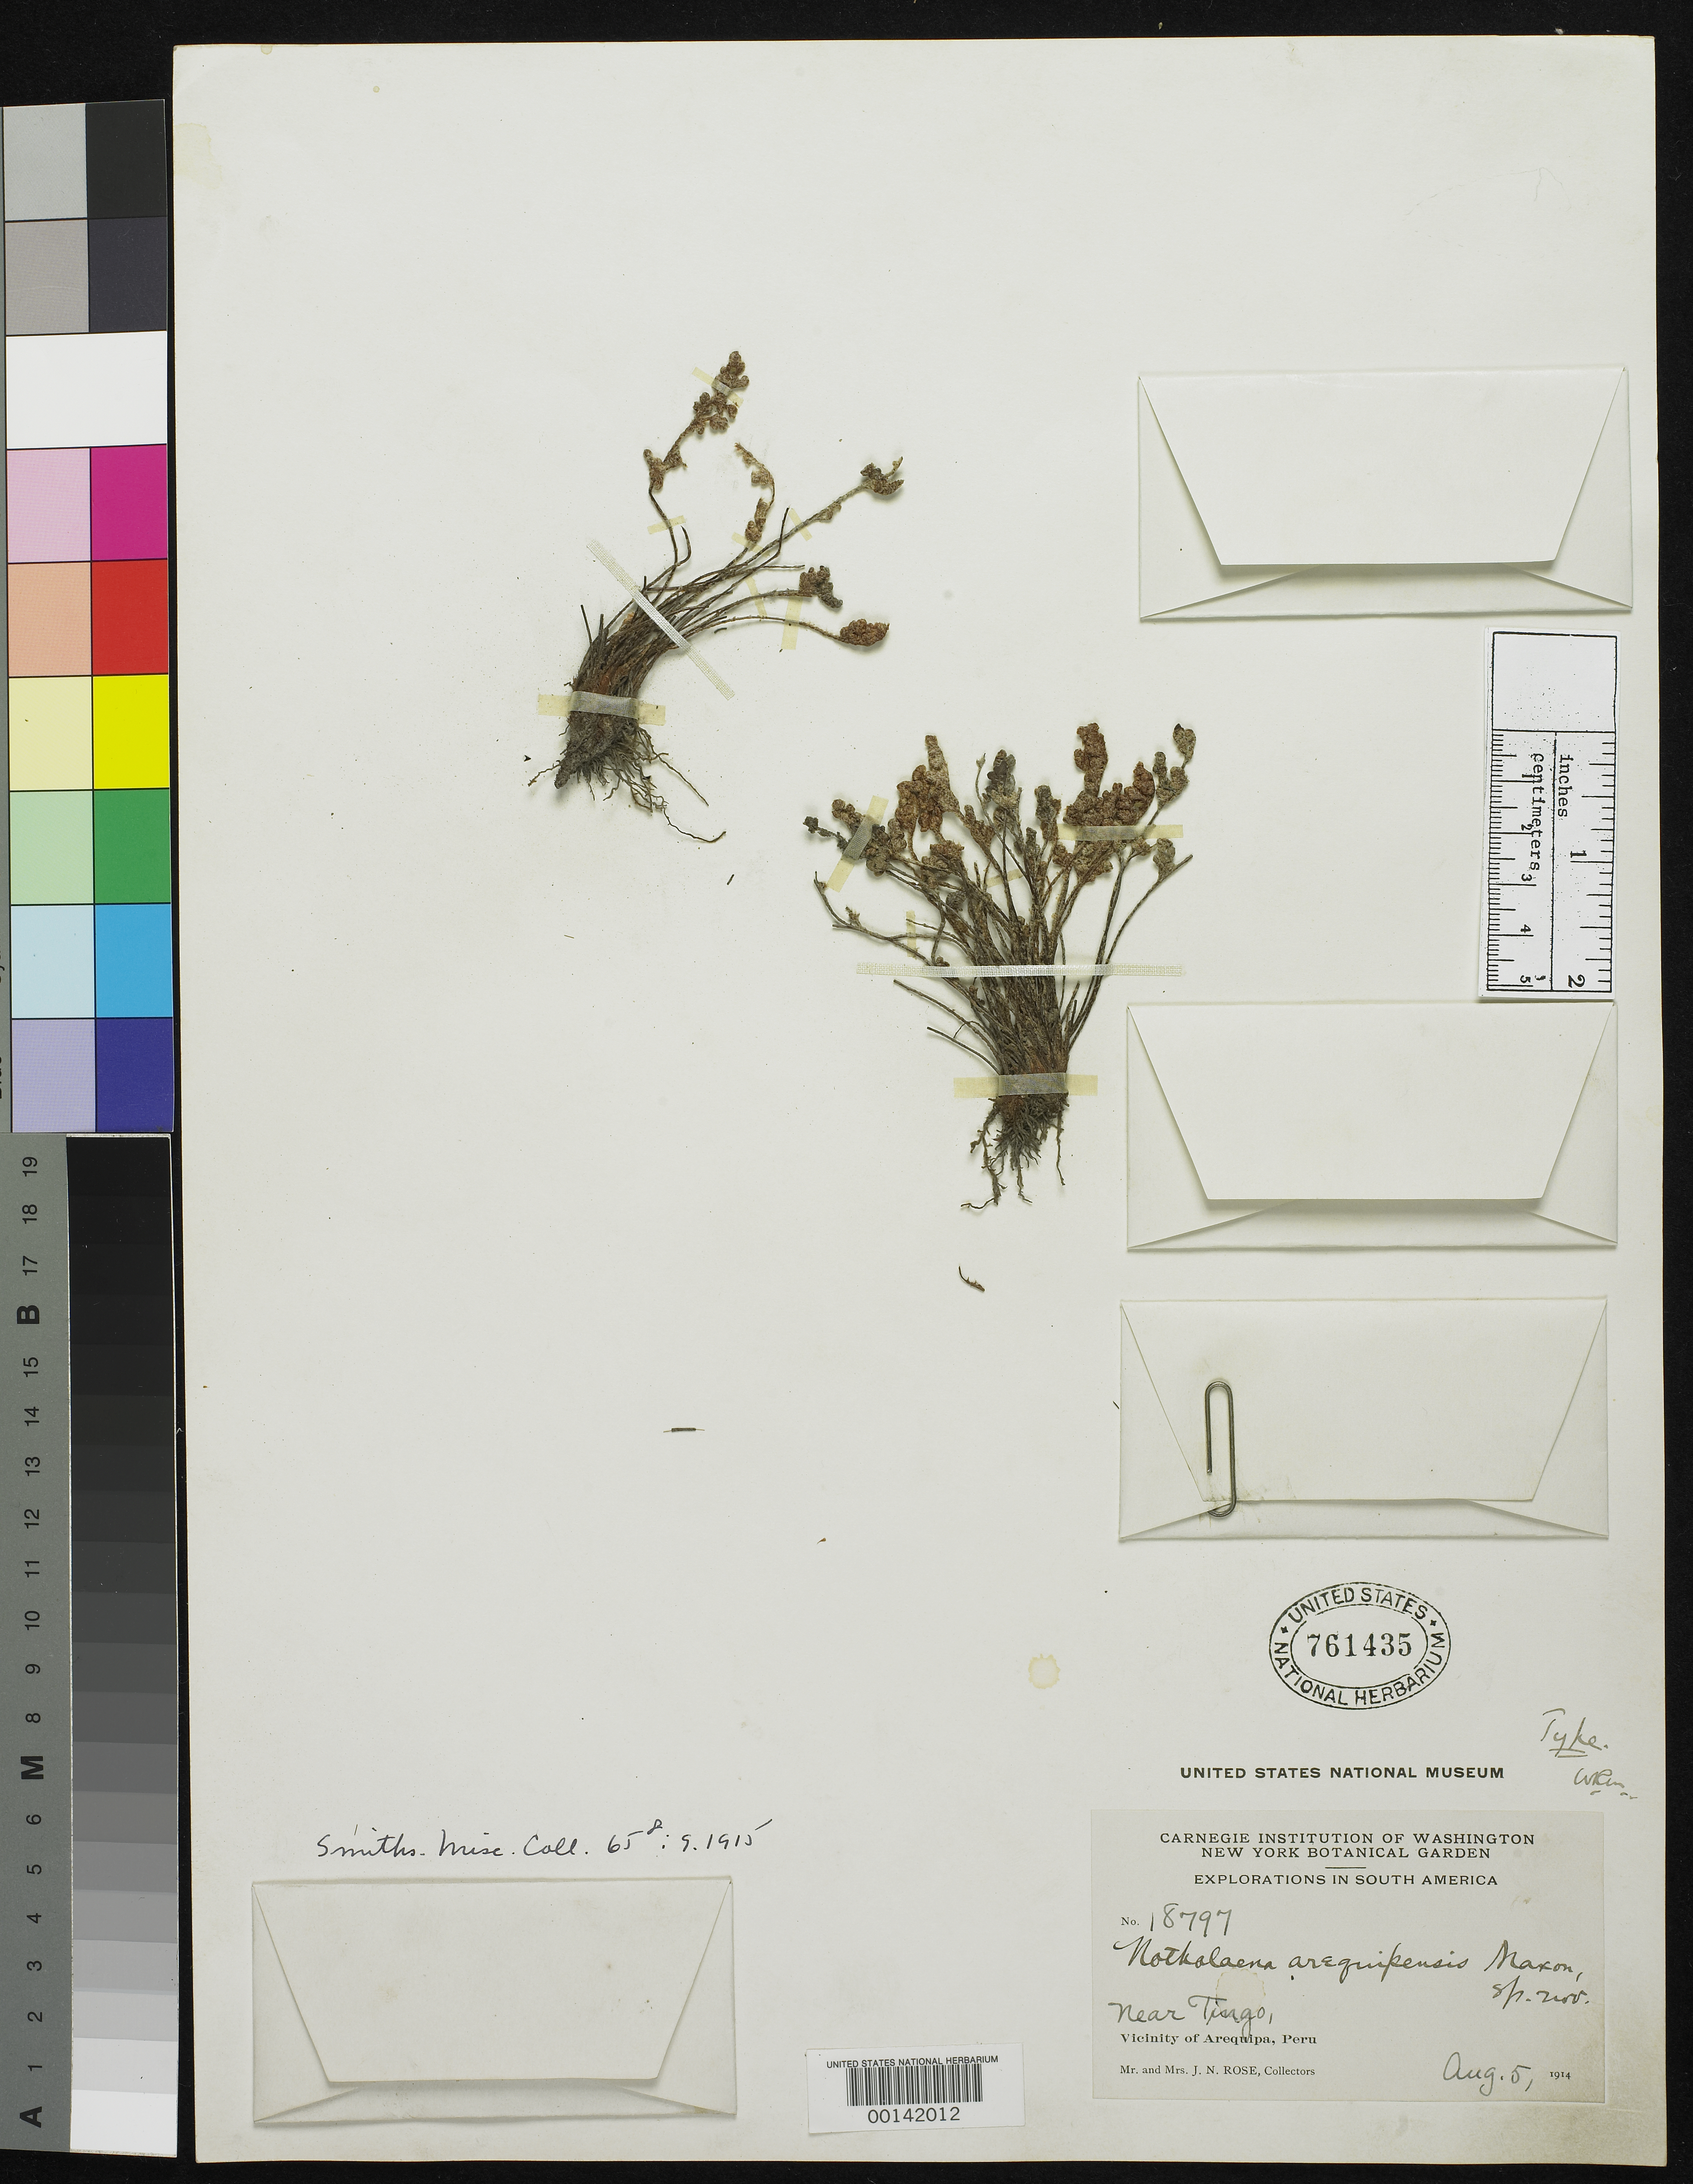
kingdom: Plantae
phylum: Tracheophyta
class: Polypodiopsida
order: Polypodiales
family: Pteridaceae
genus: Notholaena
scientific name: Notholaena arequipensis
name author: Maxon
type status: Holotype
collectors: J. N. Rose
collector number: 18797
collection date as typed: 05 Aug 1914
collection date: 1914-08-05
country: Peru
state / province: Arequipa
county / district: Arequipa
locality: Vicinity of Arequipa, near Tisago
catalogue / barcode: US 761435